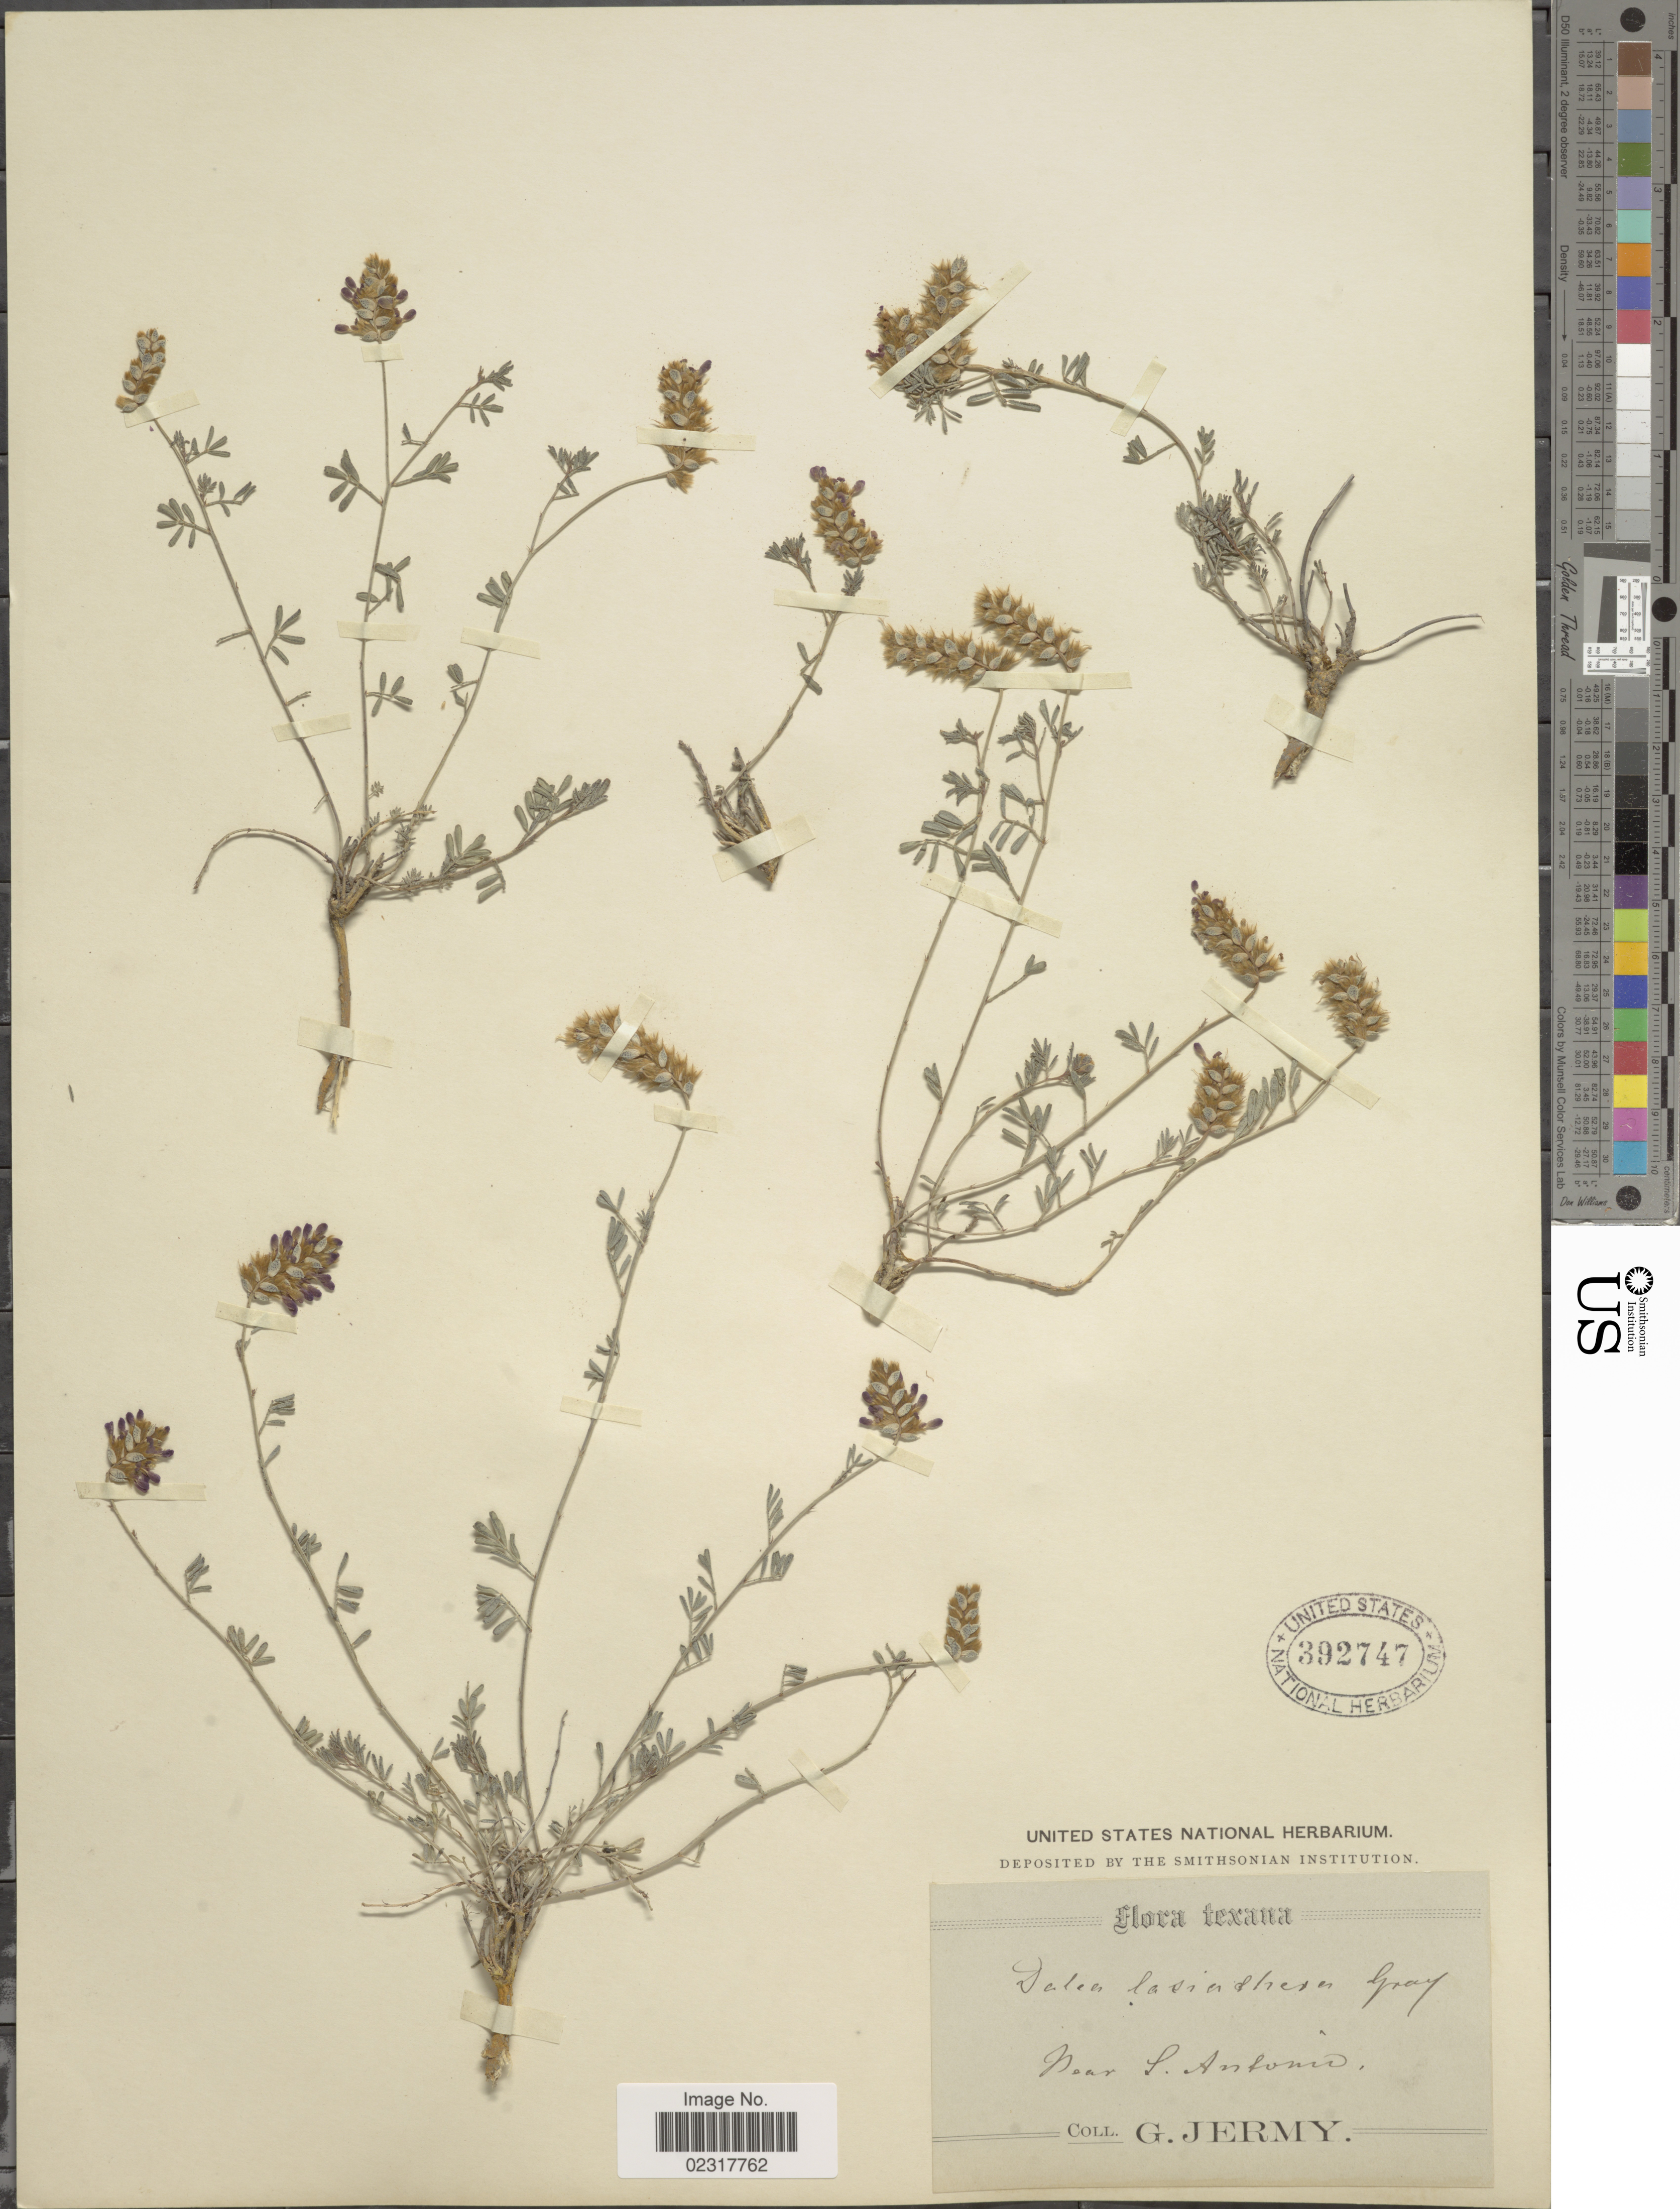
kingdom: Plantae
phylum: Tracheophyta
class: Magnoliopsida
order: Fabales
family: Fabaceae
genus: Dalea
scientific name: Dalea lasiathera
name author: A. Gray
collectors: G. Jermy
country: United States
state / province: Texas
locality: Near S. Antonio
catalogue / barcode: US 392747